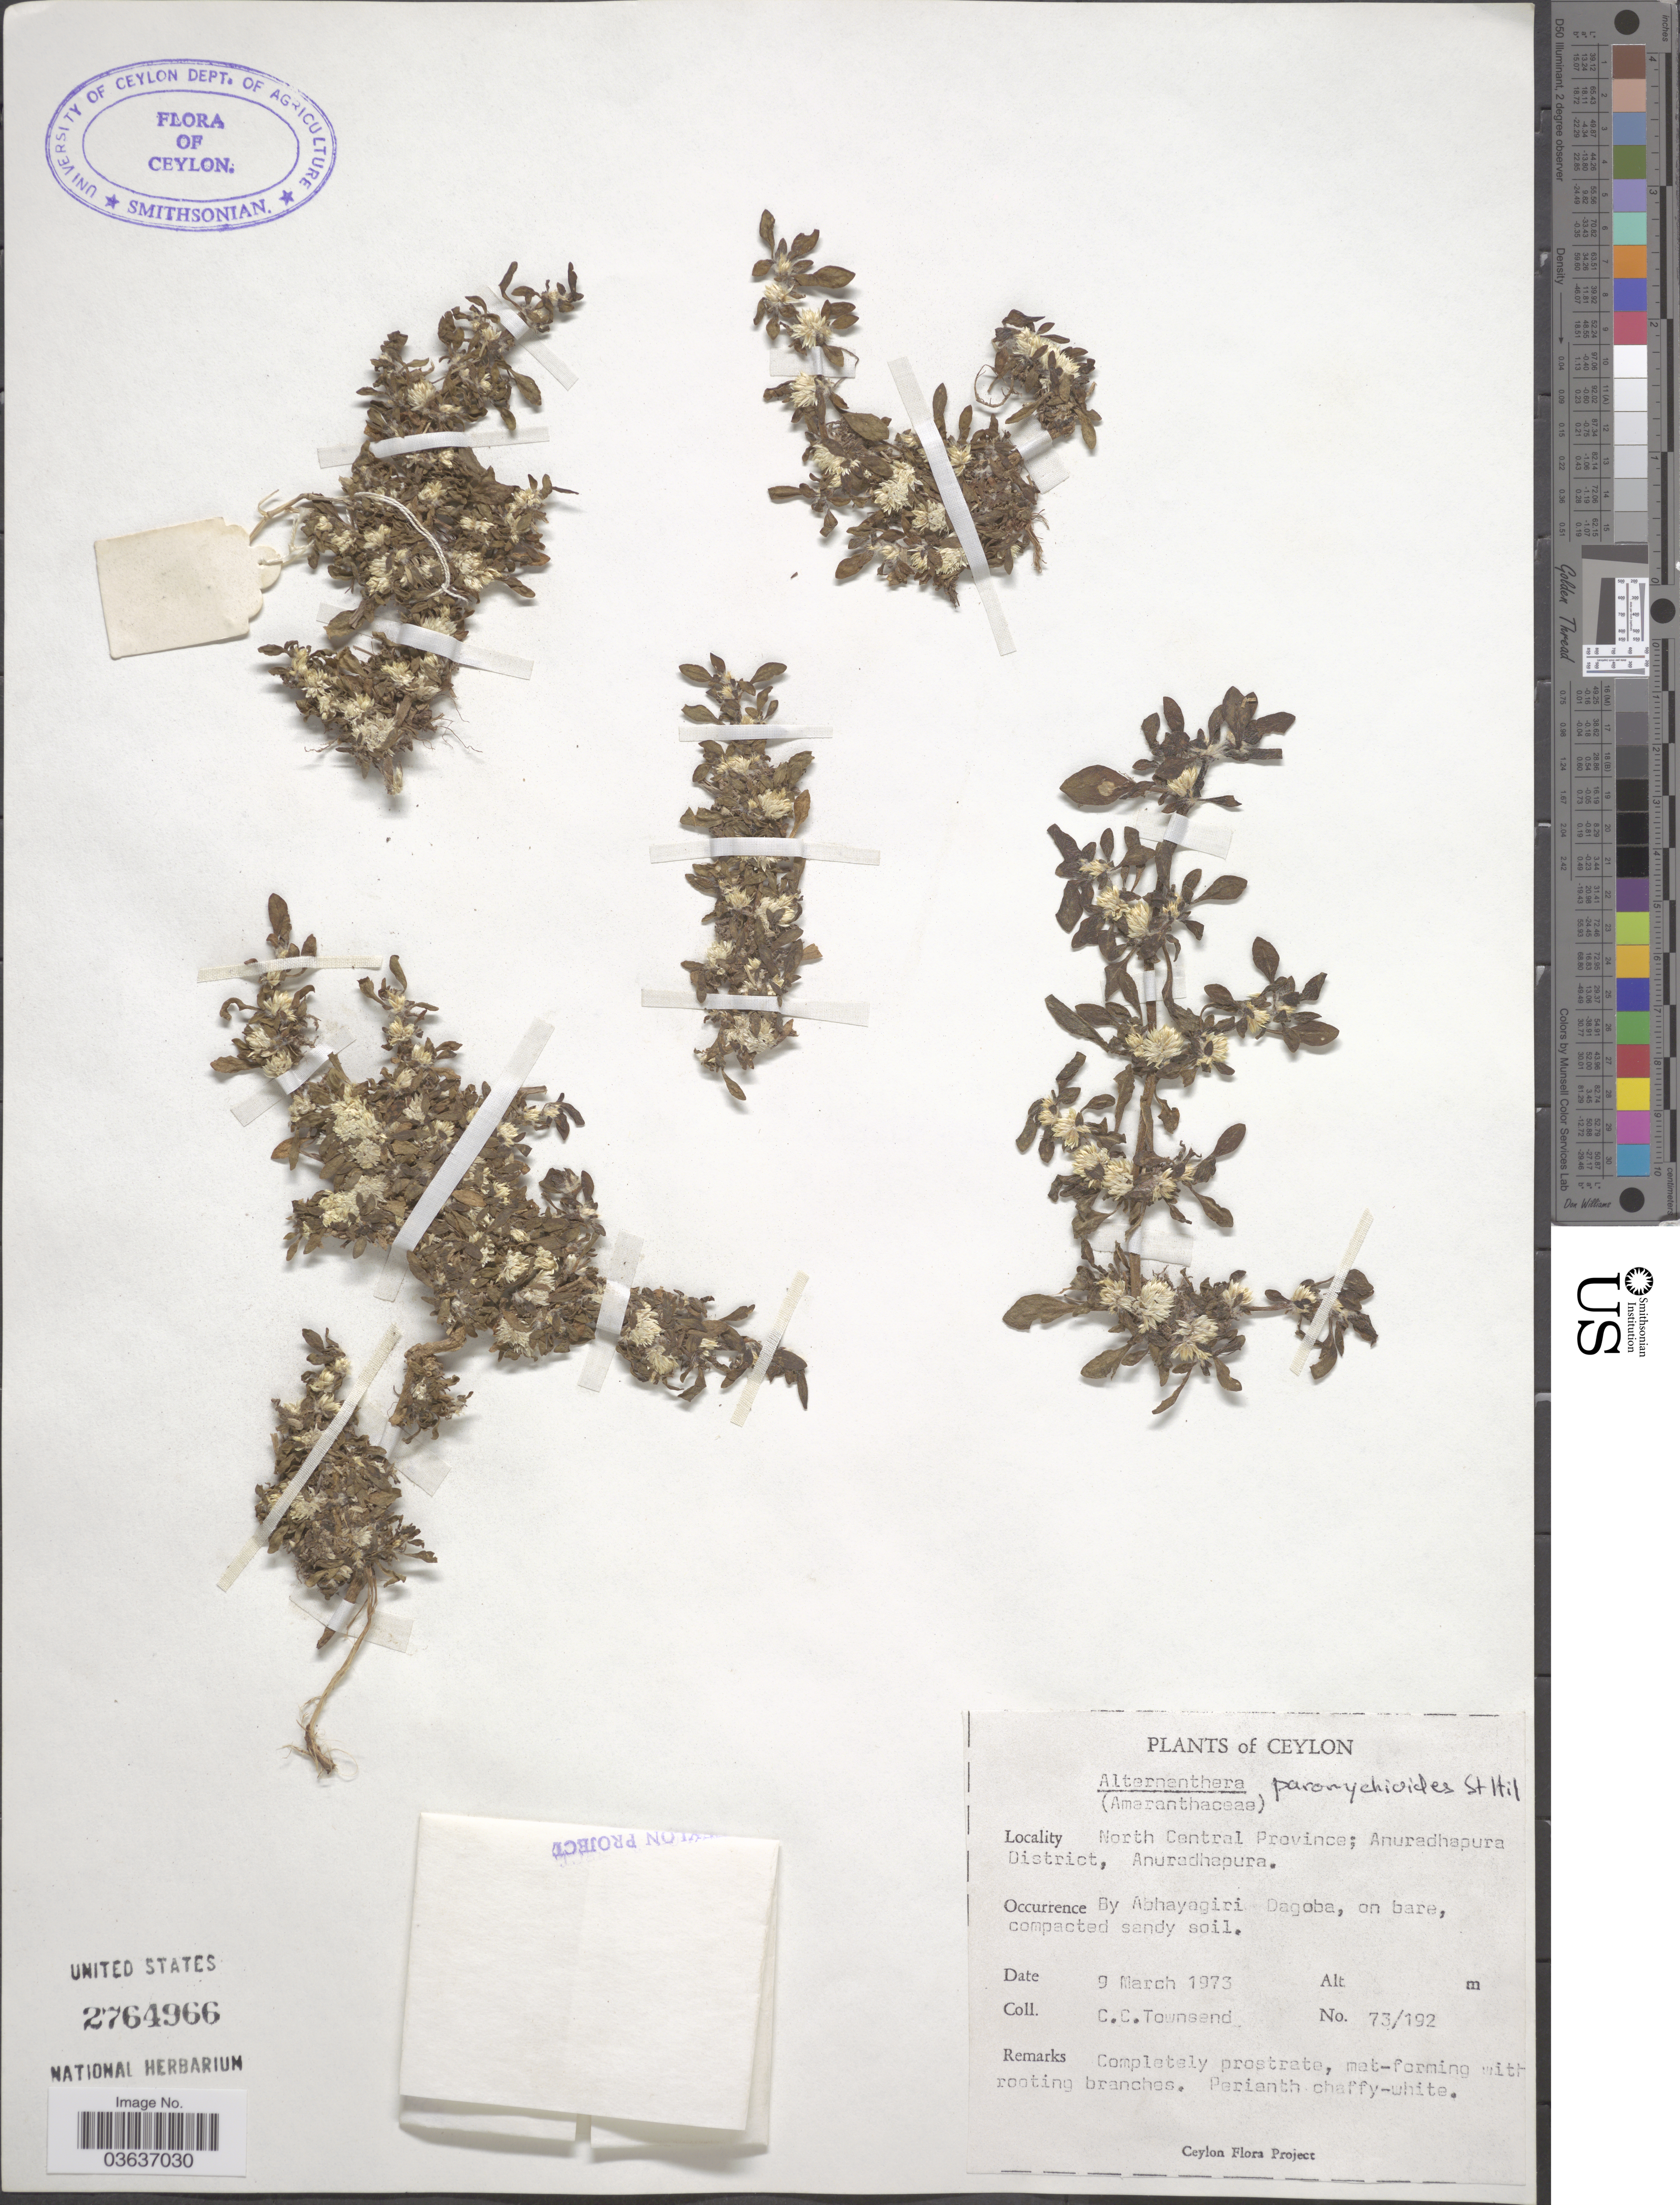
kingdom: Plantae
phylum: Tracheophyta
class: Magnoliopsida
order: Caryophyllales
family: Amaranthaceae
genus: Alternanthera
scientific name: Alternanthera paronychioides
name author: A. St.-Hil.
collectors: C. Townsend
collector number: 73/192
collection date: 1973-03-09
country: Sri Lanka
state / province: North Central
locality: Ceylon. Anuradhapura District, Anuradhapura. By Abhayagiri Dagoba.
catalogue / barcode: US 2764966